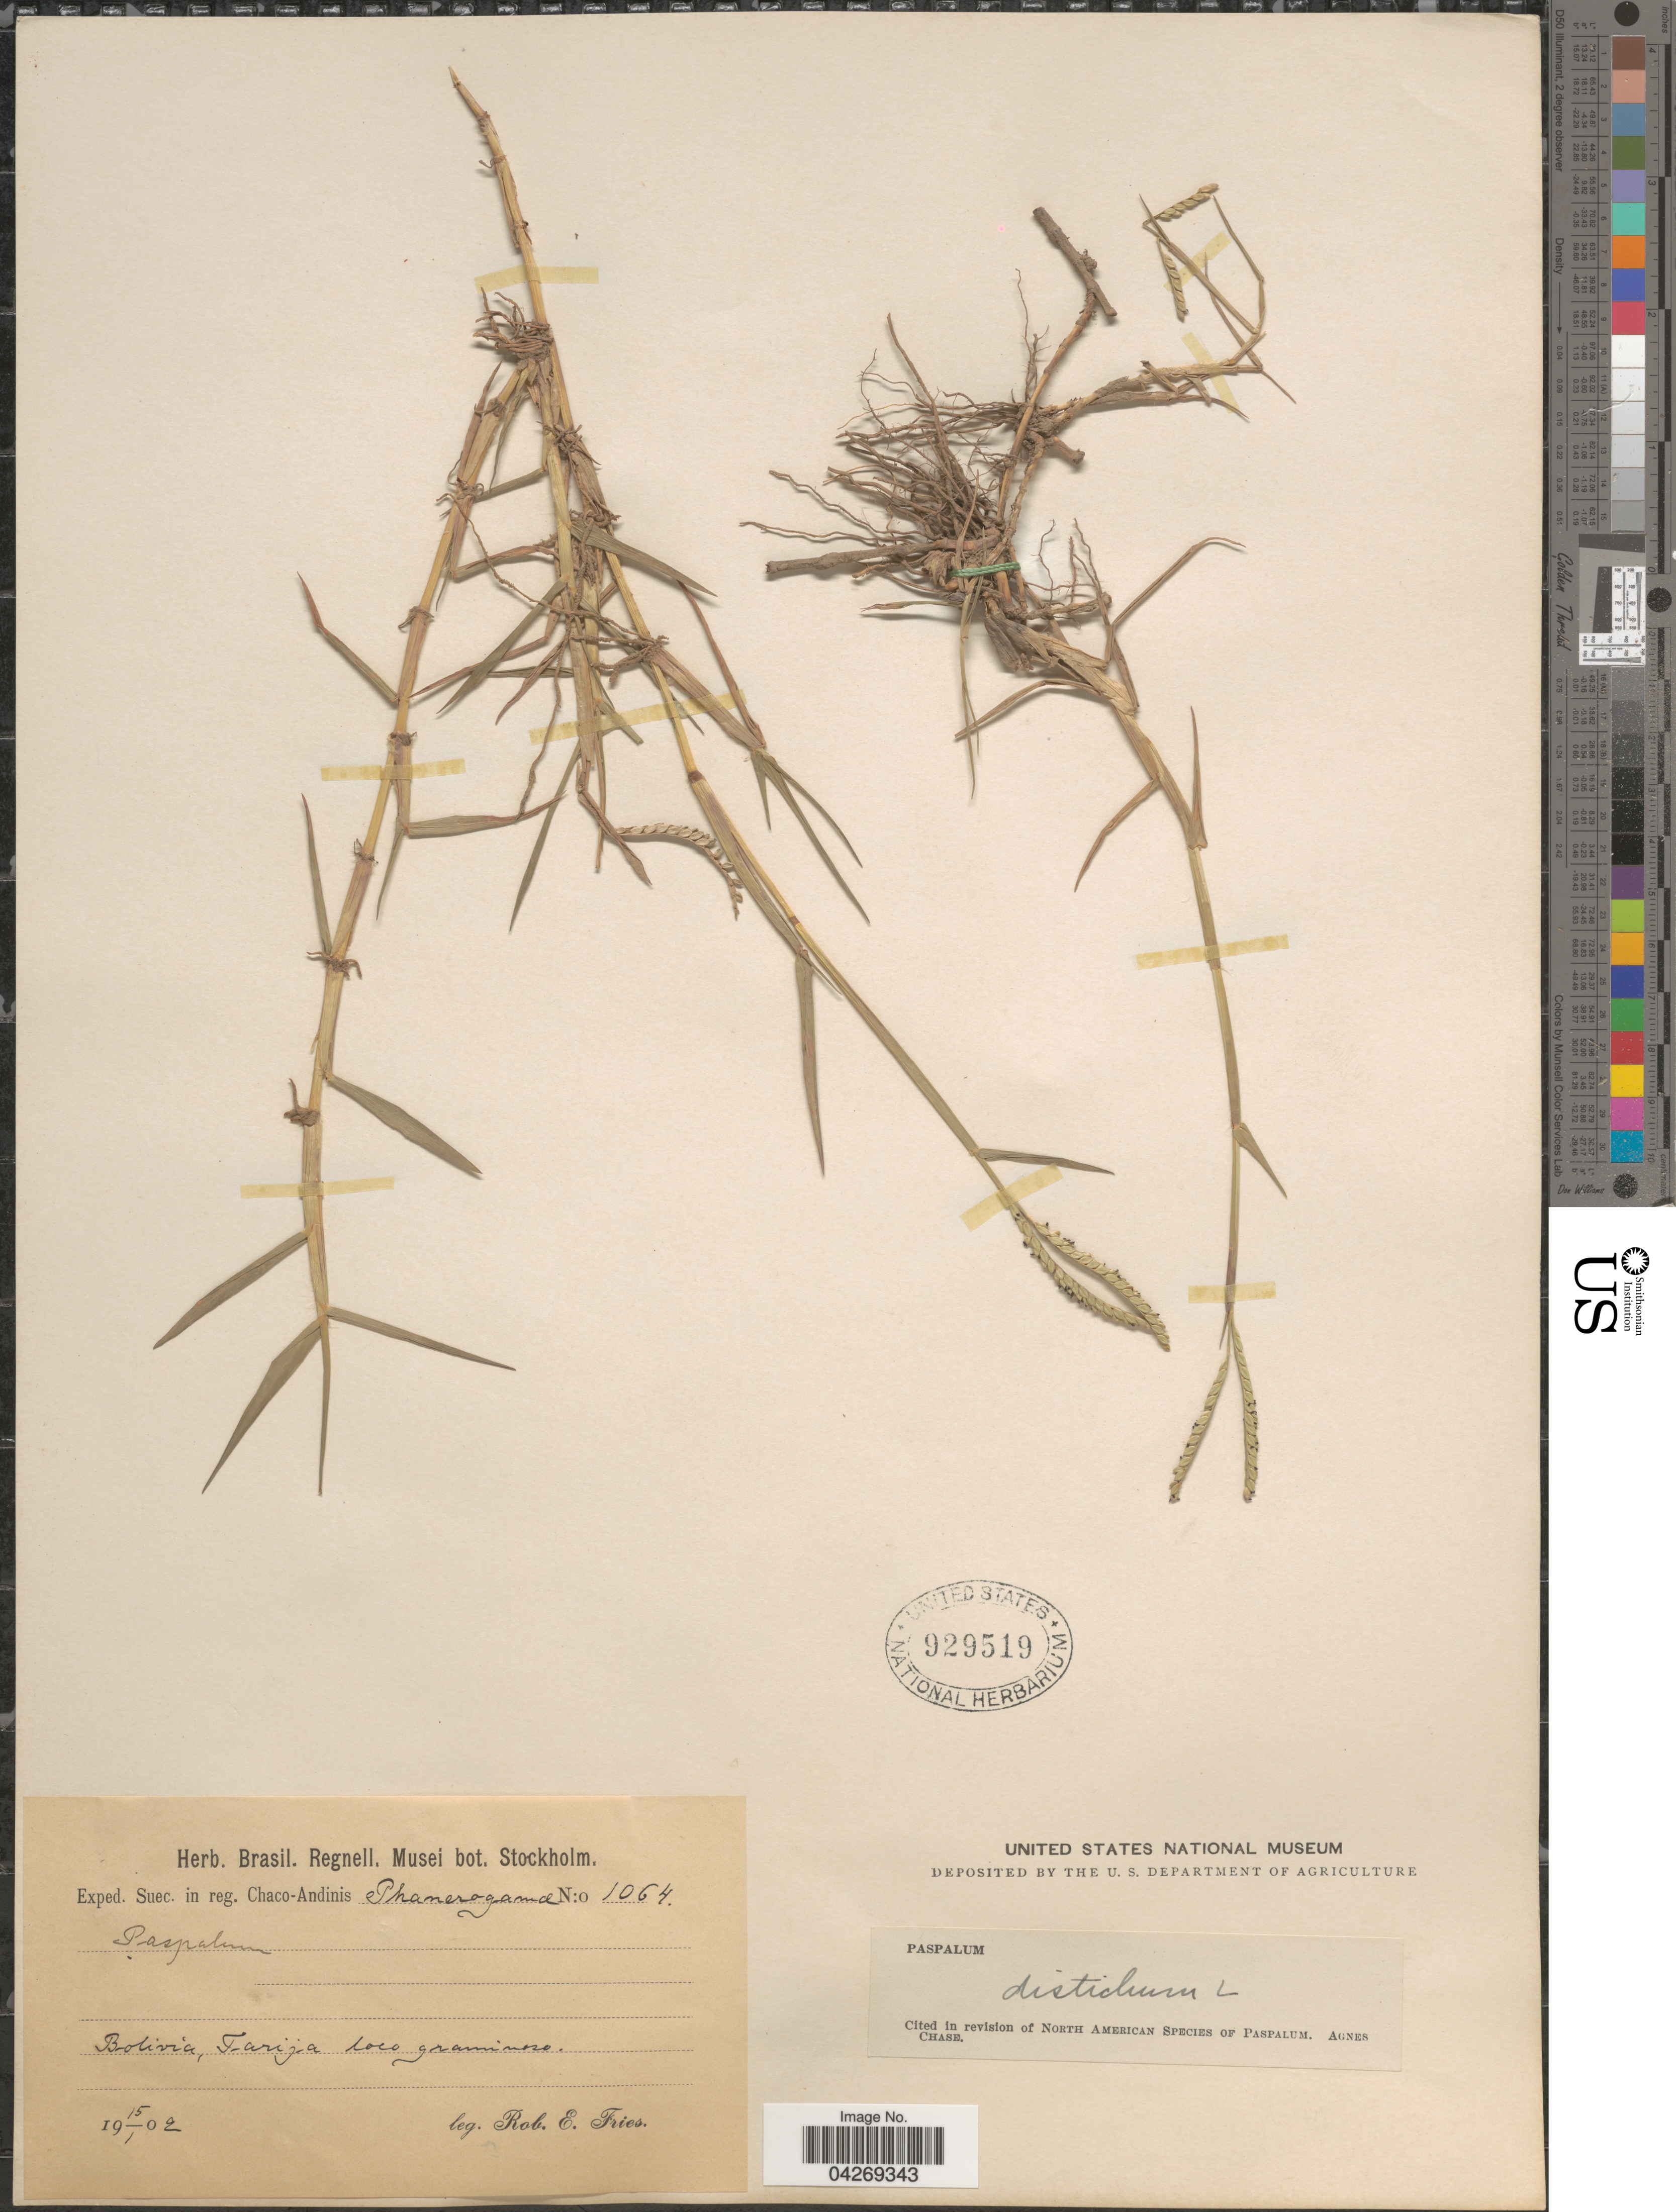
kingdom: Plantae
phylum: Tracheophyta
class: Liliopsida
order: Poales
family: Poaceae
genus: Paspalum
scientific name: Paspalum distichum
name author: L.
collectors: R. E. Fries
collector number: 1064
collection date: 1902-01-15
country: Bolivia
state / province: Tarija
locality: Exped. Suec. in reg. Chaco-Andinis. Loco graminoso.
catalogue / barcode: US 929519